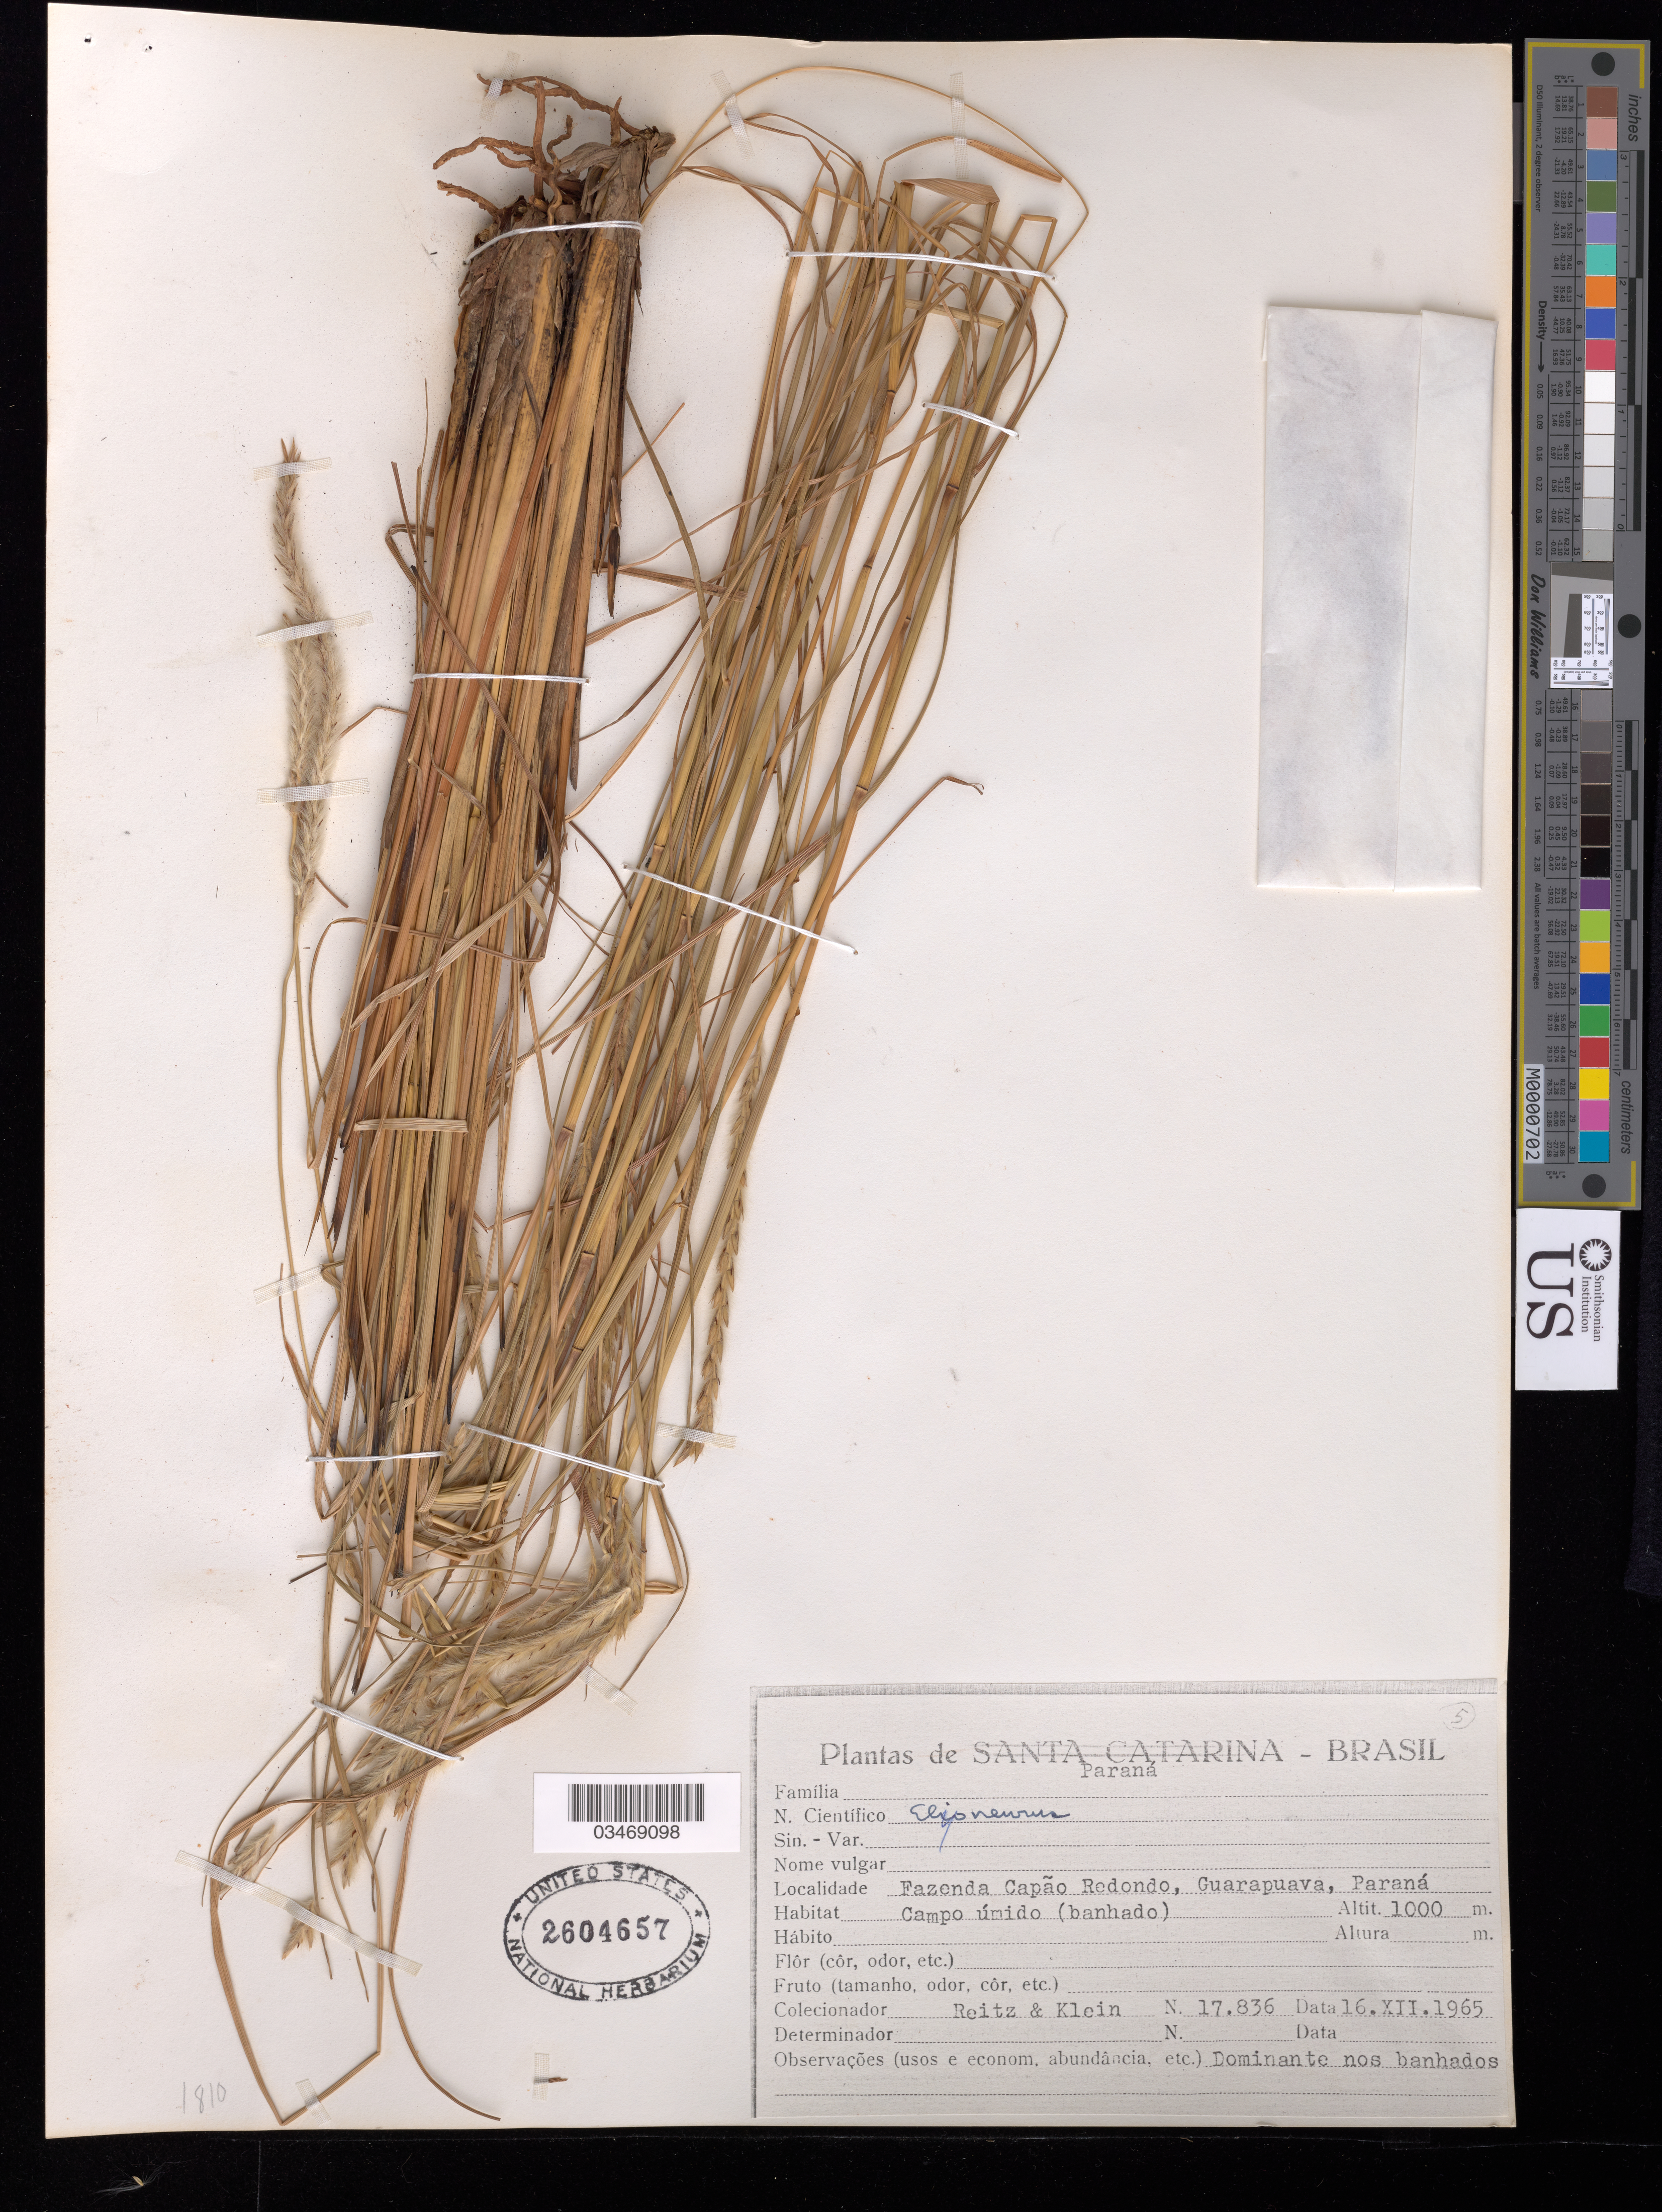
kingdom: Plantae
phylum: Tracheophyta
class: Liliopsida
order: Poales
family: Poaceae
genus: Elionurus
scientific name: Elionurus muticus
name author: (Spreng.) Kuntze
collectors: Reitz & Klein, --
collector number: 1810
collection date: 1965-12-16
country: Brazil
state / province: Paraná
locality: Fazenda Capão Redondo, Guarapuava, Paraná.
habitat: Campo umido (banhado).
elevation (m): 1000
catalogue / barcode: US 2604657